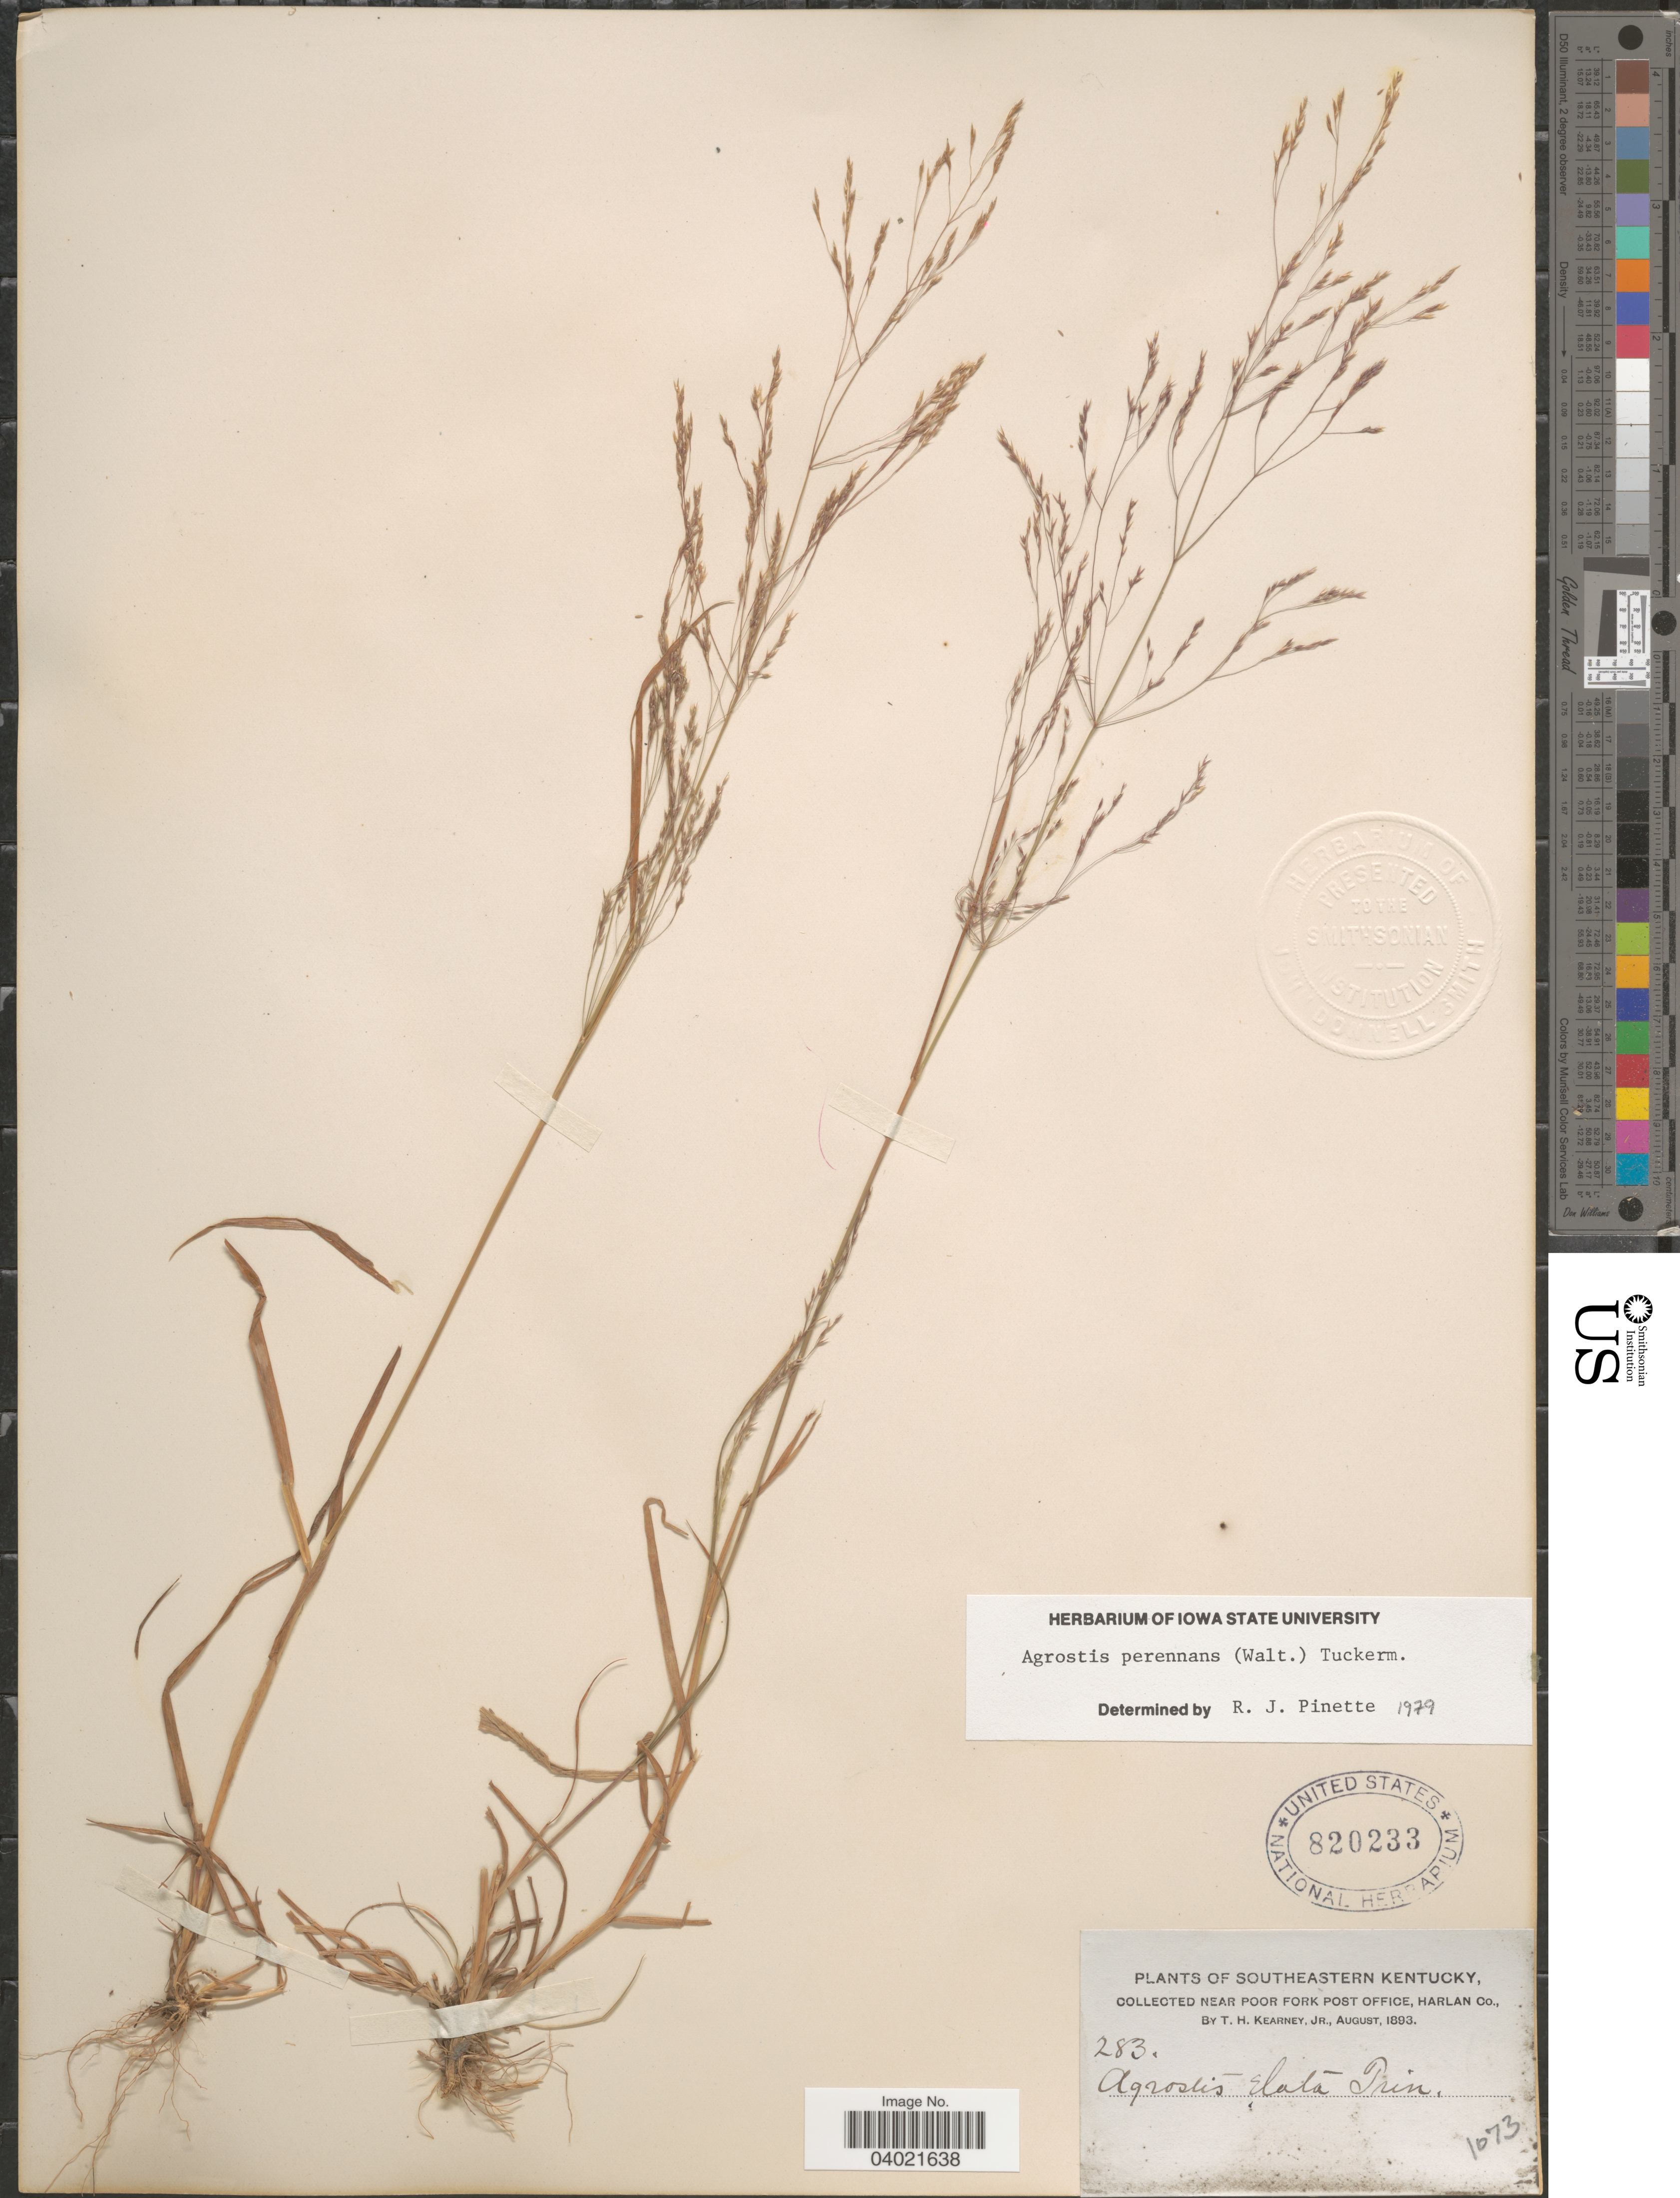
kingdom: Plantae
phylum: Tracheophyta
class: Liliopsida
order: Poales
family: Poaceae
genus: Agrostis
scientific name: Agrostis perennans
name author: (Walter) Tuck.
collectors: T. H. Kearney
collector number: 283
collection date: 1893-08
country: United States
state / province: Kentucky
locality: Southeastern Kentucky. Near Poor Fork Post Office, Harlan Co.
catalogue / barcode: US 820233